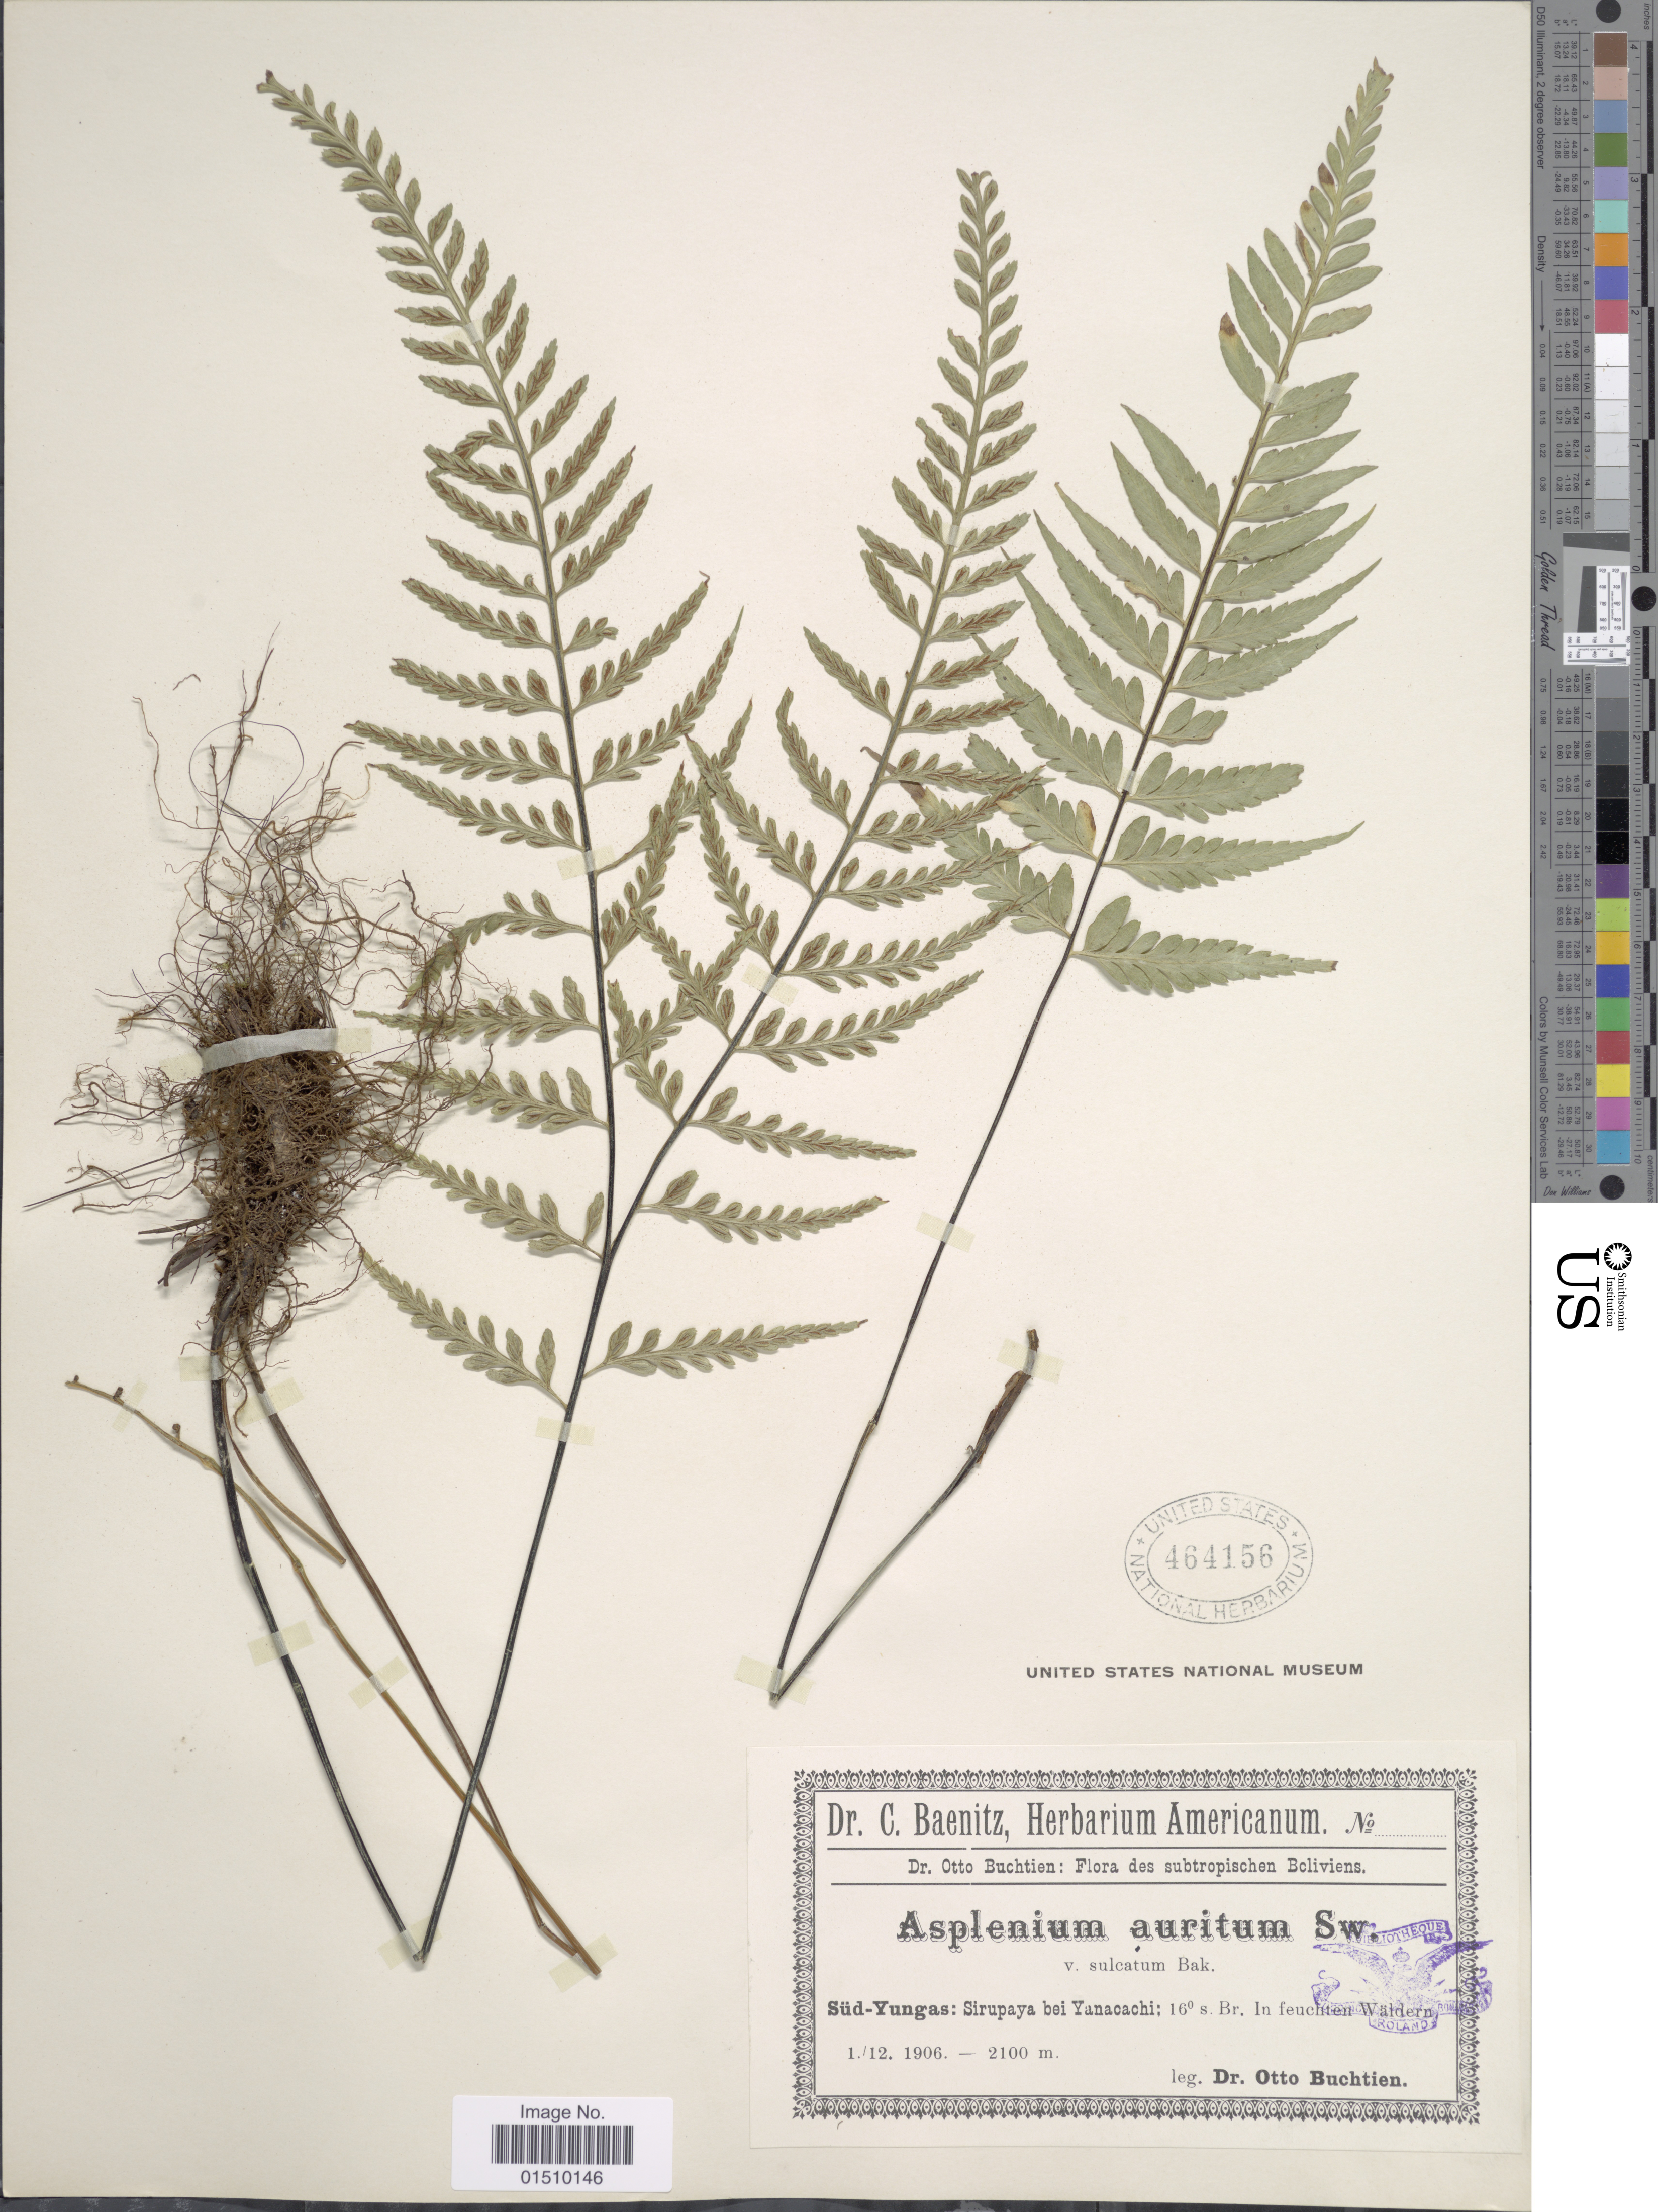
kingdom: Plantae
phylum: Tracheophyta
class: Polypodiopsida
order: Polypodiales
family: Aspleniaceae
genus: Asplenium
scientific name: Asplenium auritum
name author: Sw.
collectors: O. Buchtien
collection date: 1906-12-01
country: Bolivia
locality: Bolivia, Süd-Yungas: Sirupaya bei Yanacachi; 16° s. Br, In feuchten Wäldern.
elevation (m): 2100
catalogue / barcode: US 464156